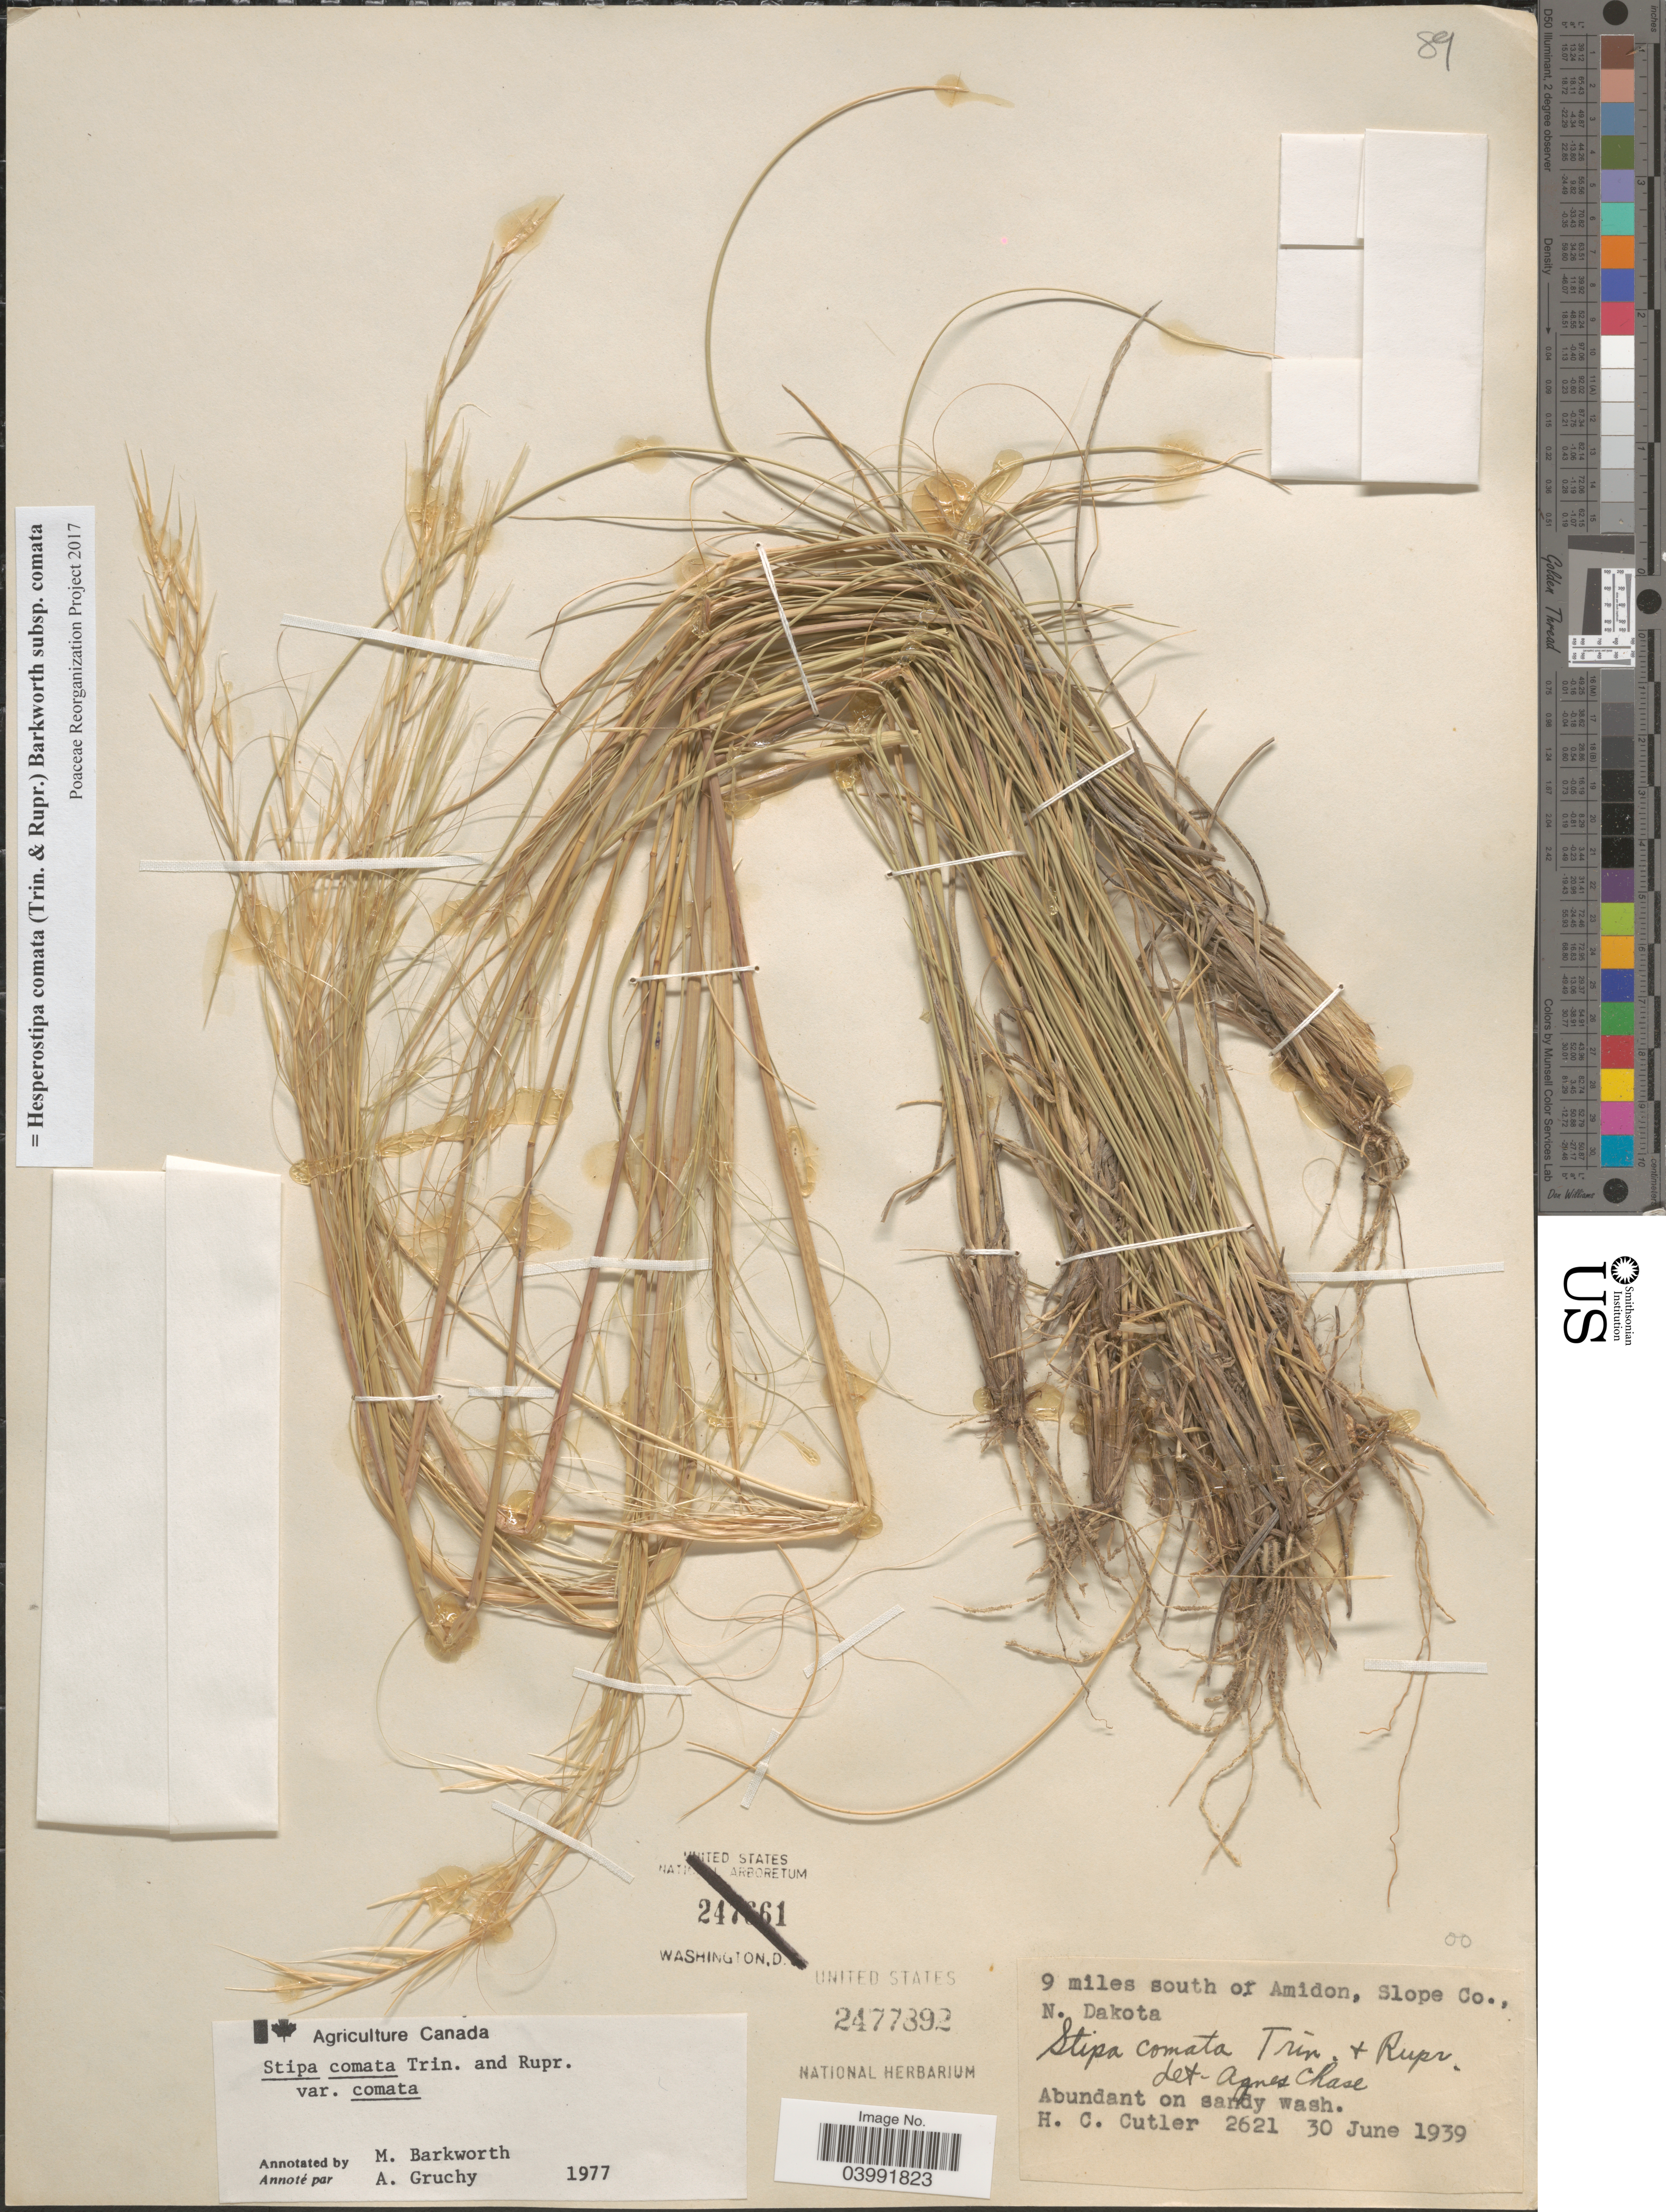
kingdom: Plantae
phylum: Tracheophyta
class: Liliopsida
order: Poales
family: Poaceae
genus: Hesperostipa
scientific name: Hesperostipa comata subsp. comata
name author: (Trin. & Rupr.) Barkworth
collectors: H. C. Cutler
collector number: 2621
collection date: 1939-06-30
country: United States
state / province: North Dakota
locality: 9 miles south of Amidon, Slope Co.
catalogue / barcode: US 2477892